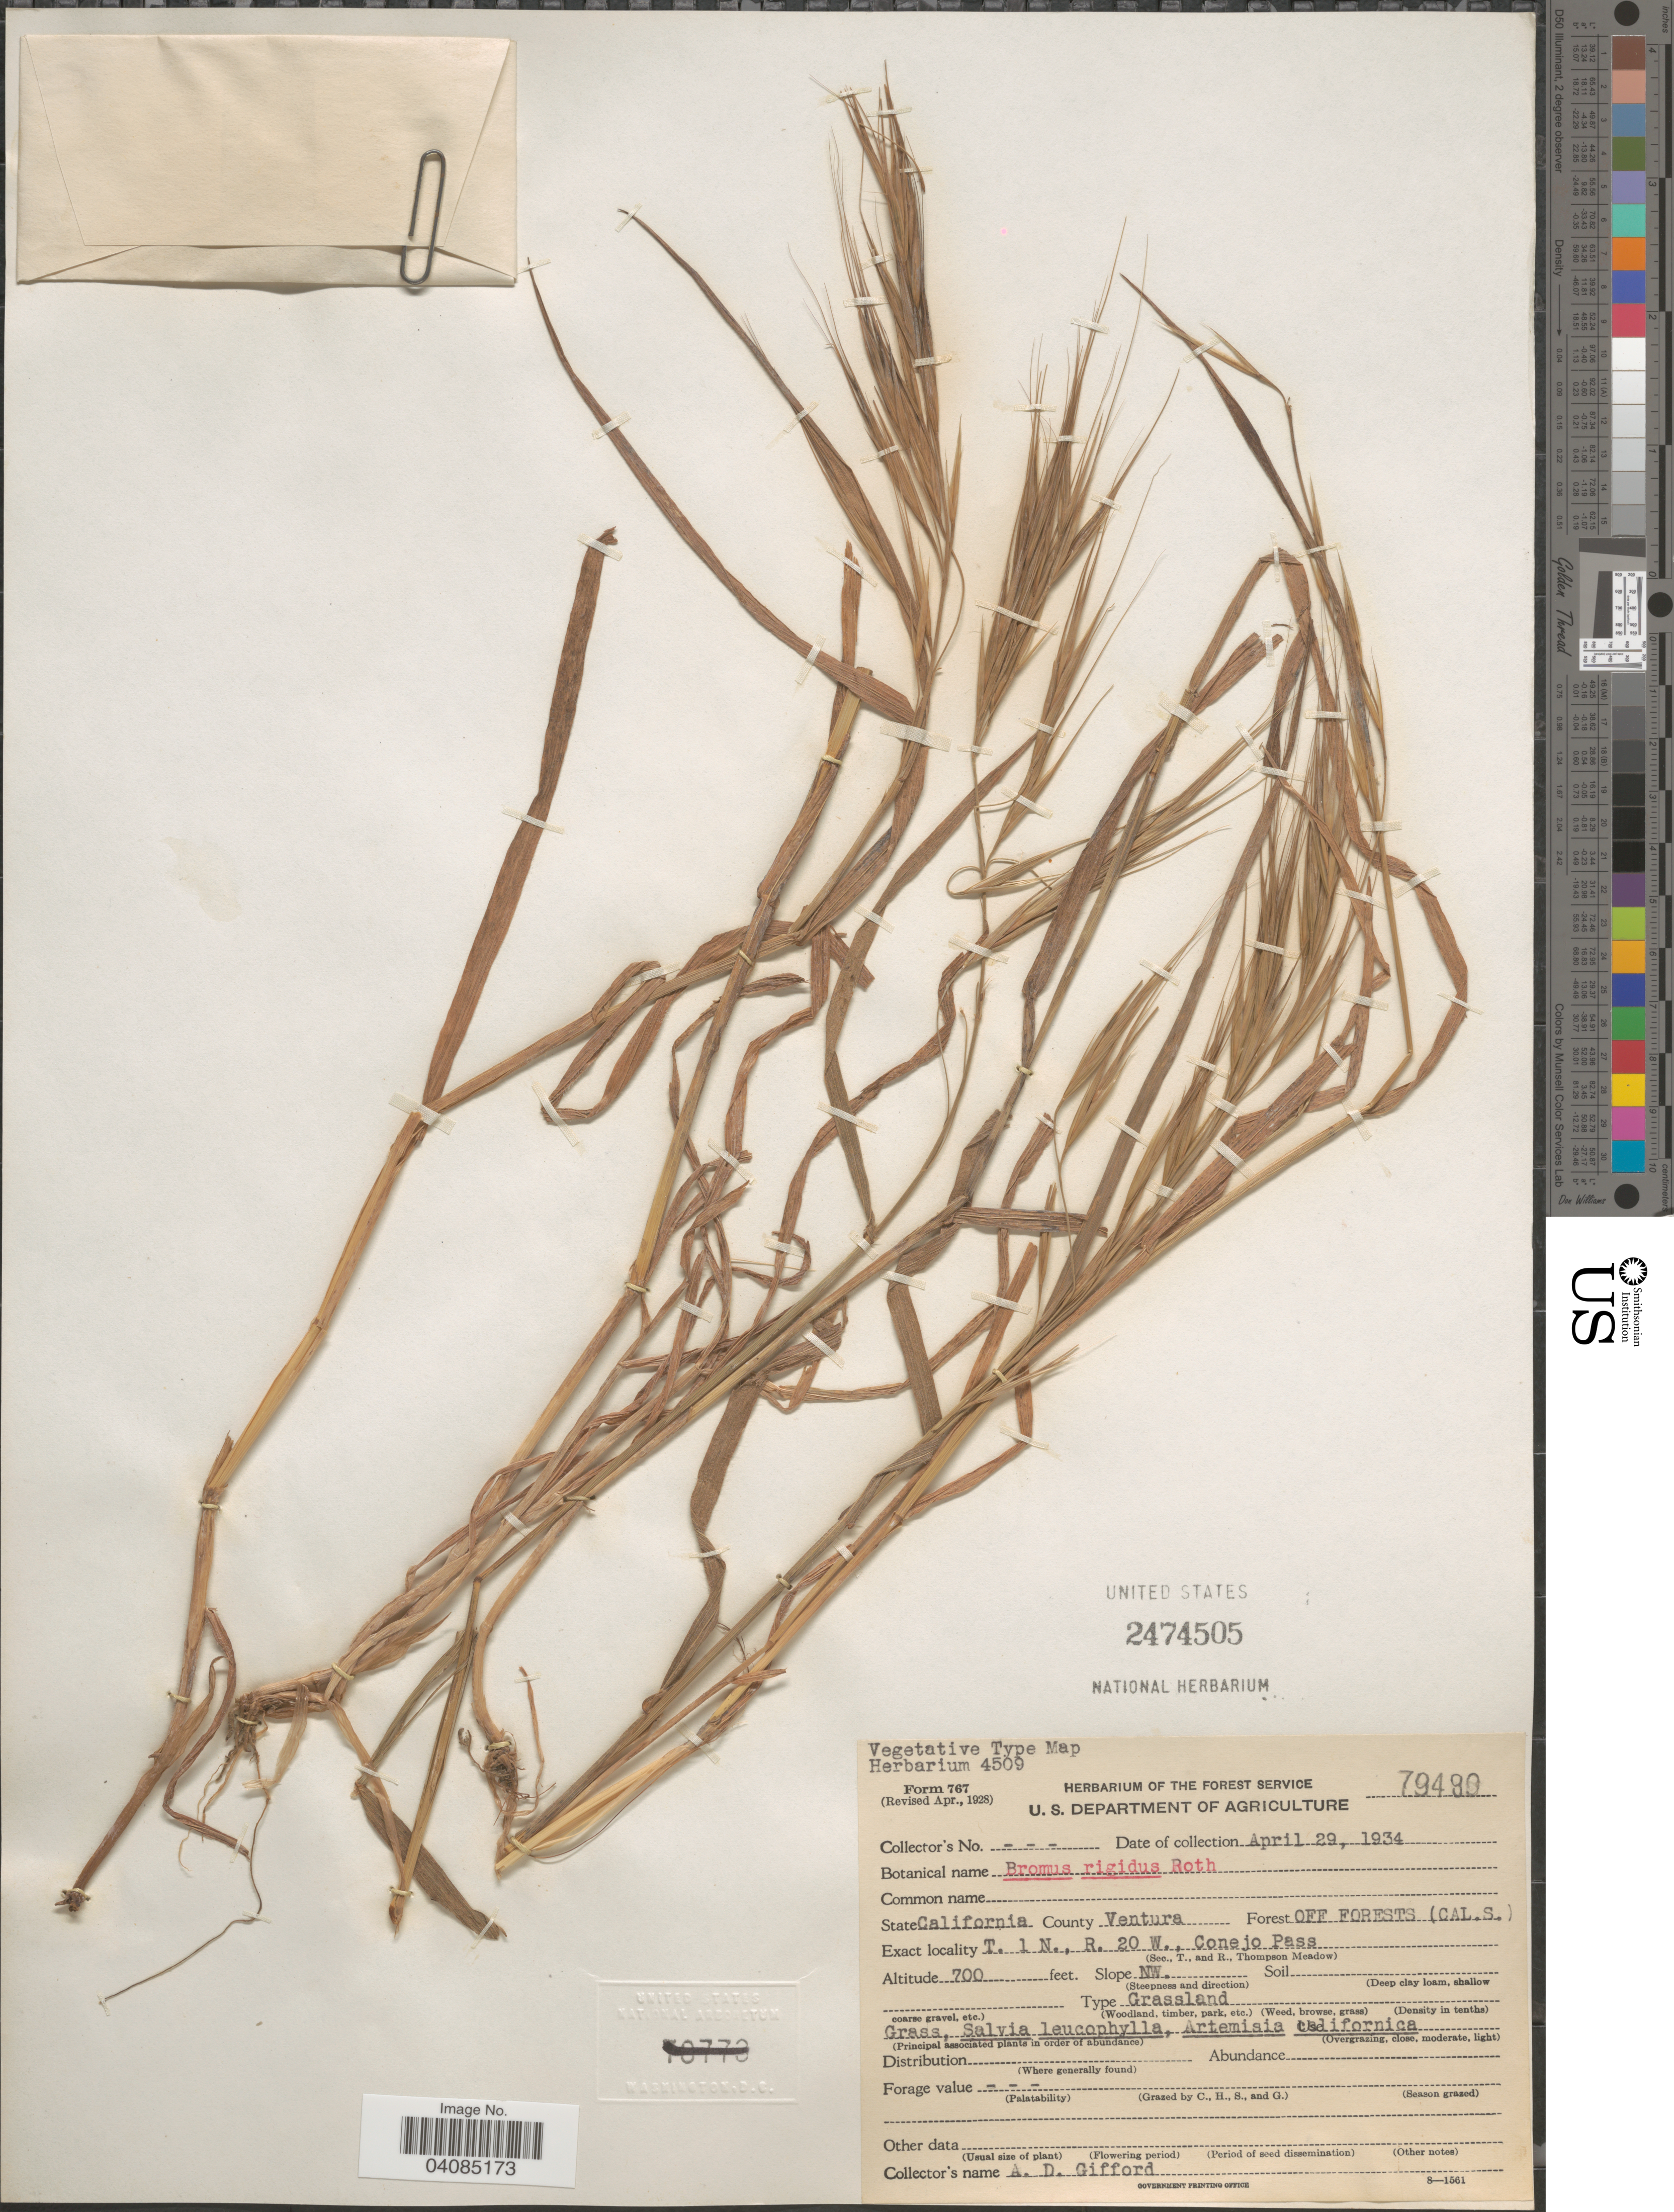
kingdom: Plantae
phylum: Tracheophyta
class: Liliopsida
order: Poales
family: Poaceae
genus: Bromus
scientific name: Bromus rigidus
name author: Roth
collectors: A. Gifford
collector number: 79490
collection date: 1934-04-29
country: United States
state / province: California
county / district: Ventura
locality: County Ventura. Forest Off Forests (Cal. S.). T. 1 N., R. 20 W., Conejo Pass.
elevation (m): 213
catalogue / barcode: US 2474505